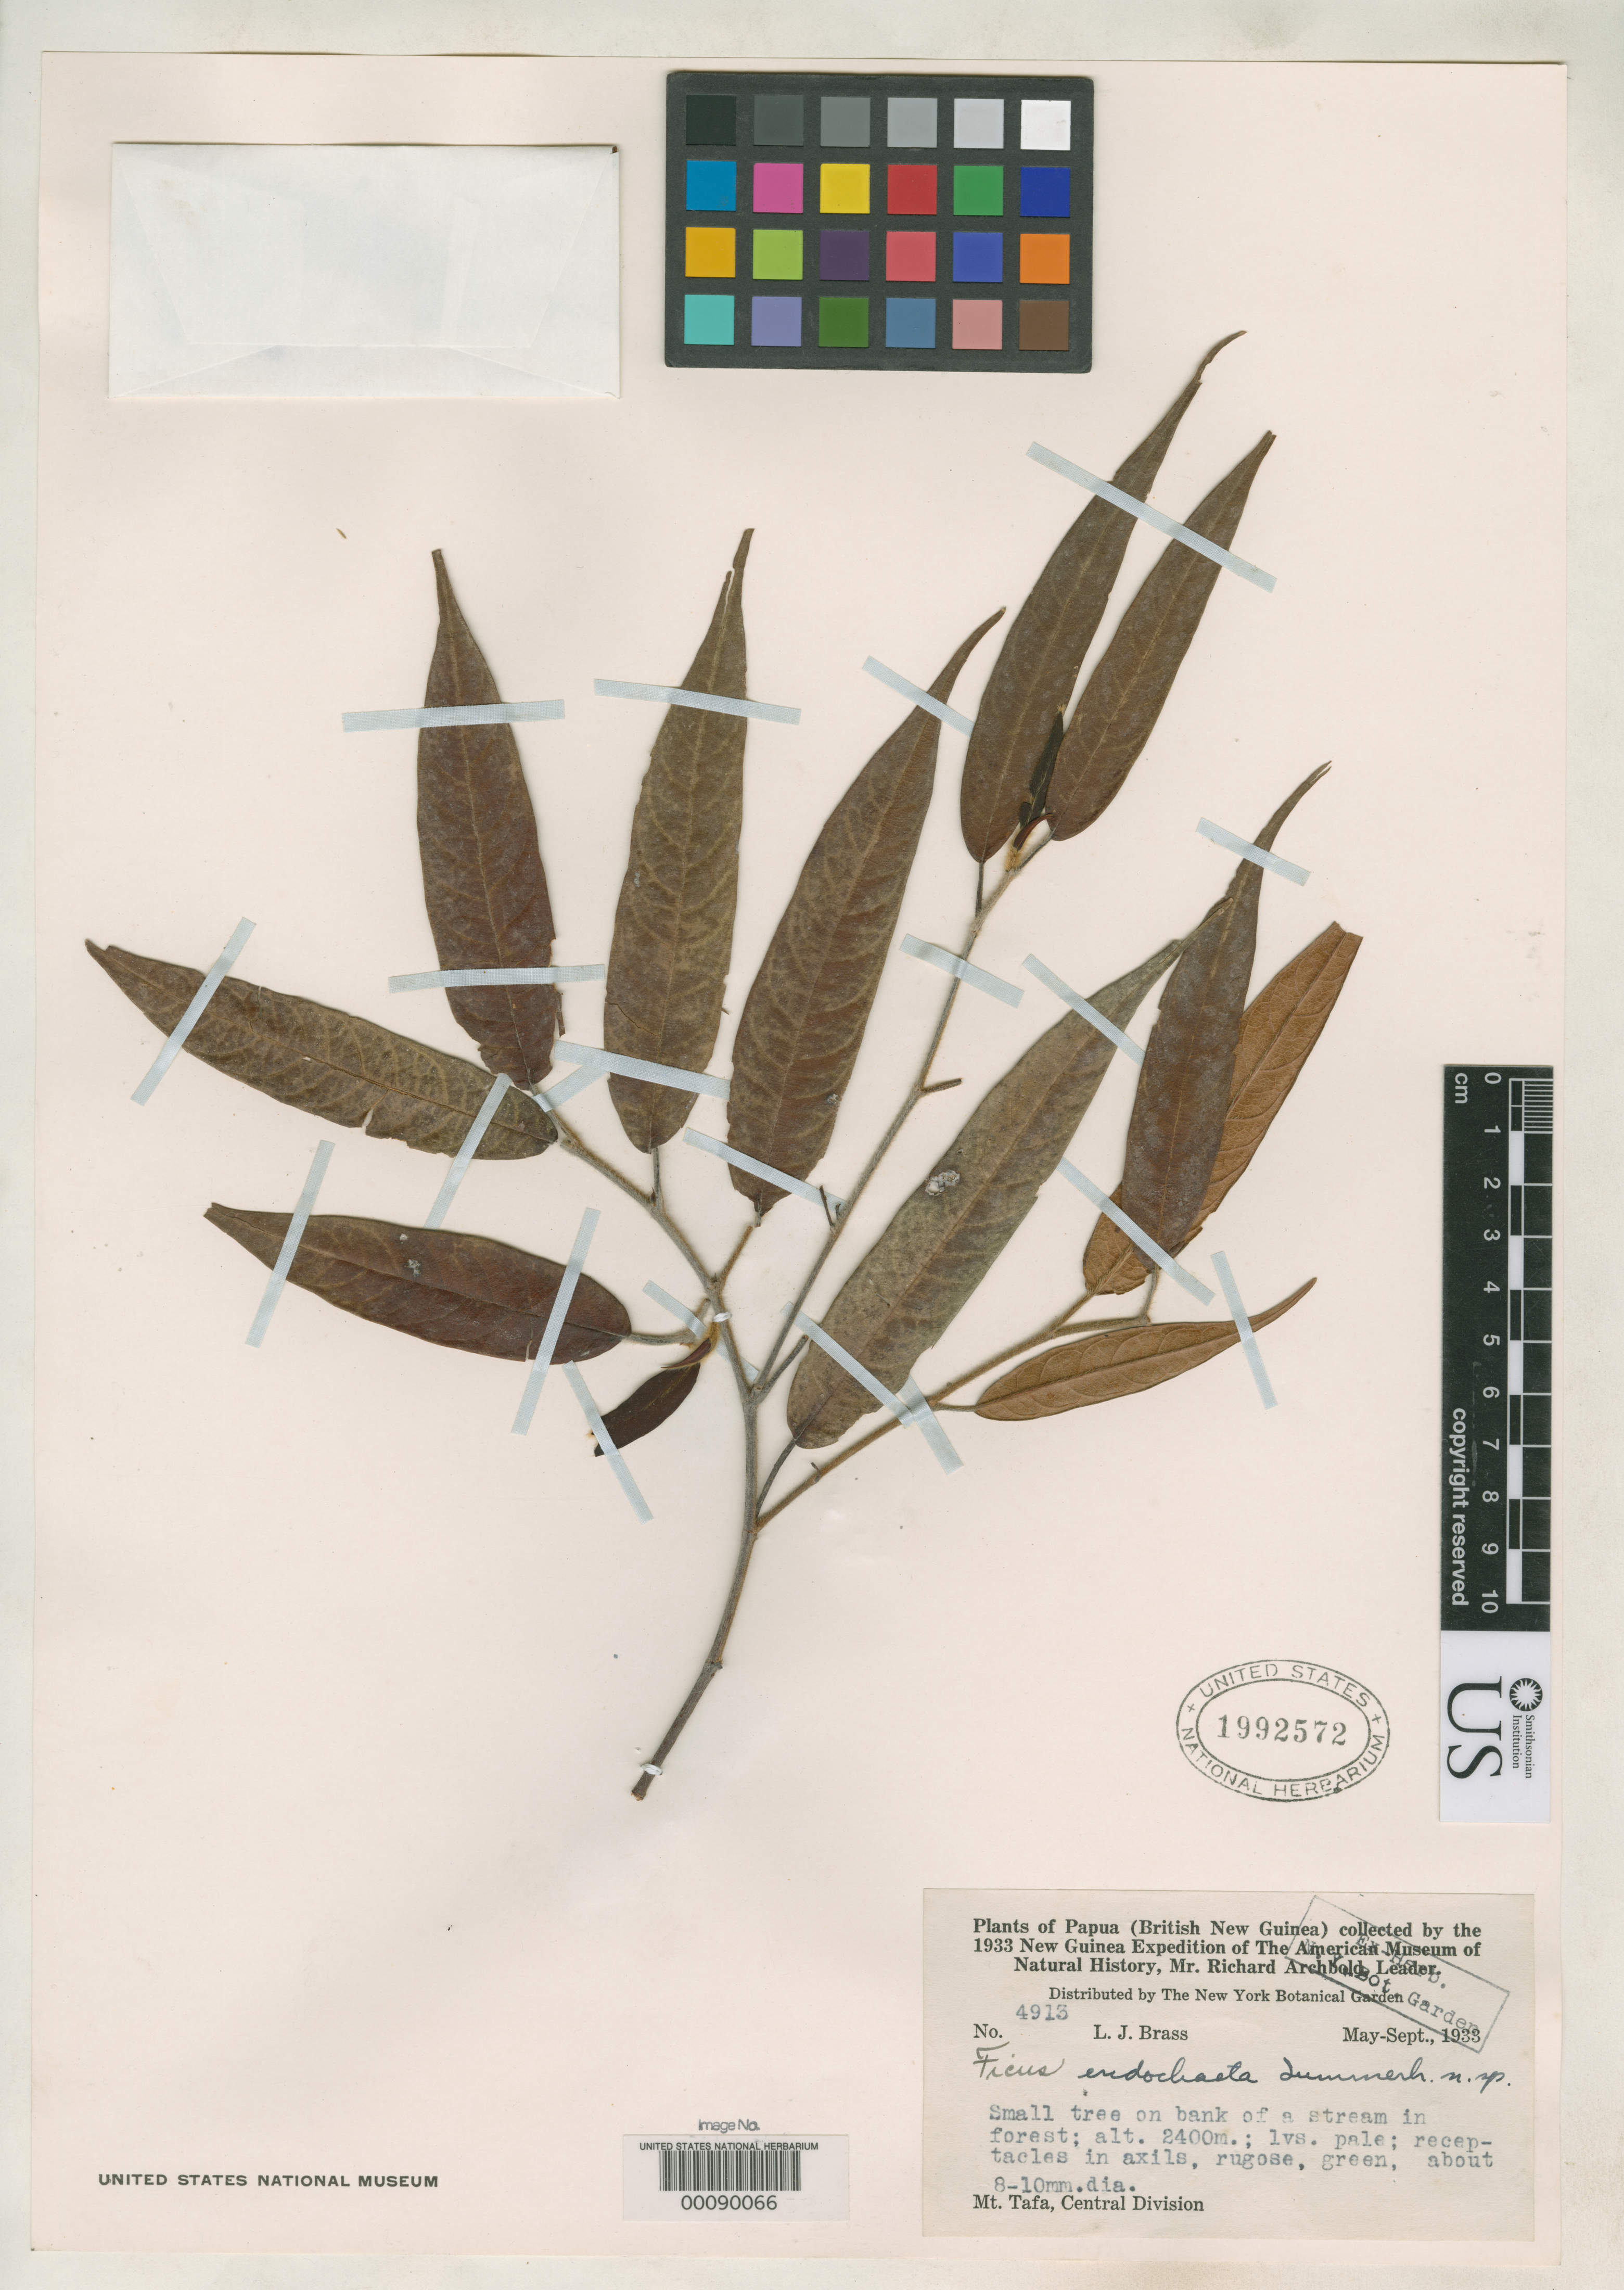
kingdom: Plantae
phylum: Tracheophyta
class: Magnoliopsida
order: Rosales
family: Moraceae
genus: Ficus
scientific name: Ficus endochaete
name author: Summerh.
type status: Isotype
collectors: L. J. Brass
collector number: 4913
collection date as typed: May 1933 to -- Sep 1933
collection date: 1933-05/1933-09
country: Papua New Guinea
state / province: Central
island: New Guinea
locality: Mt. Tafa.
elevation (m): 2400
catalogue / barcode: US 1992572